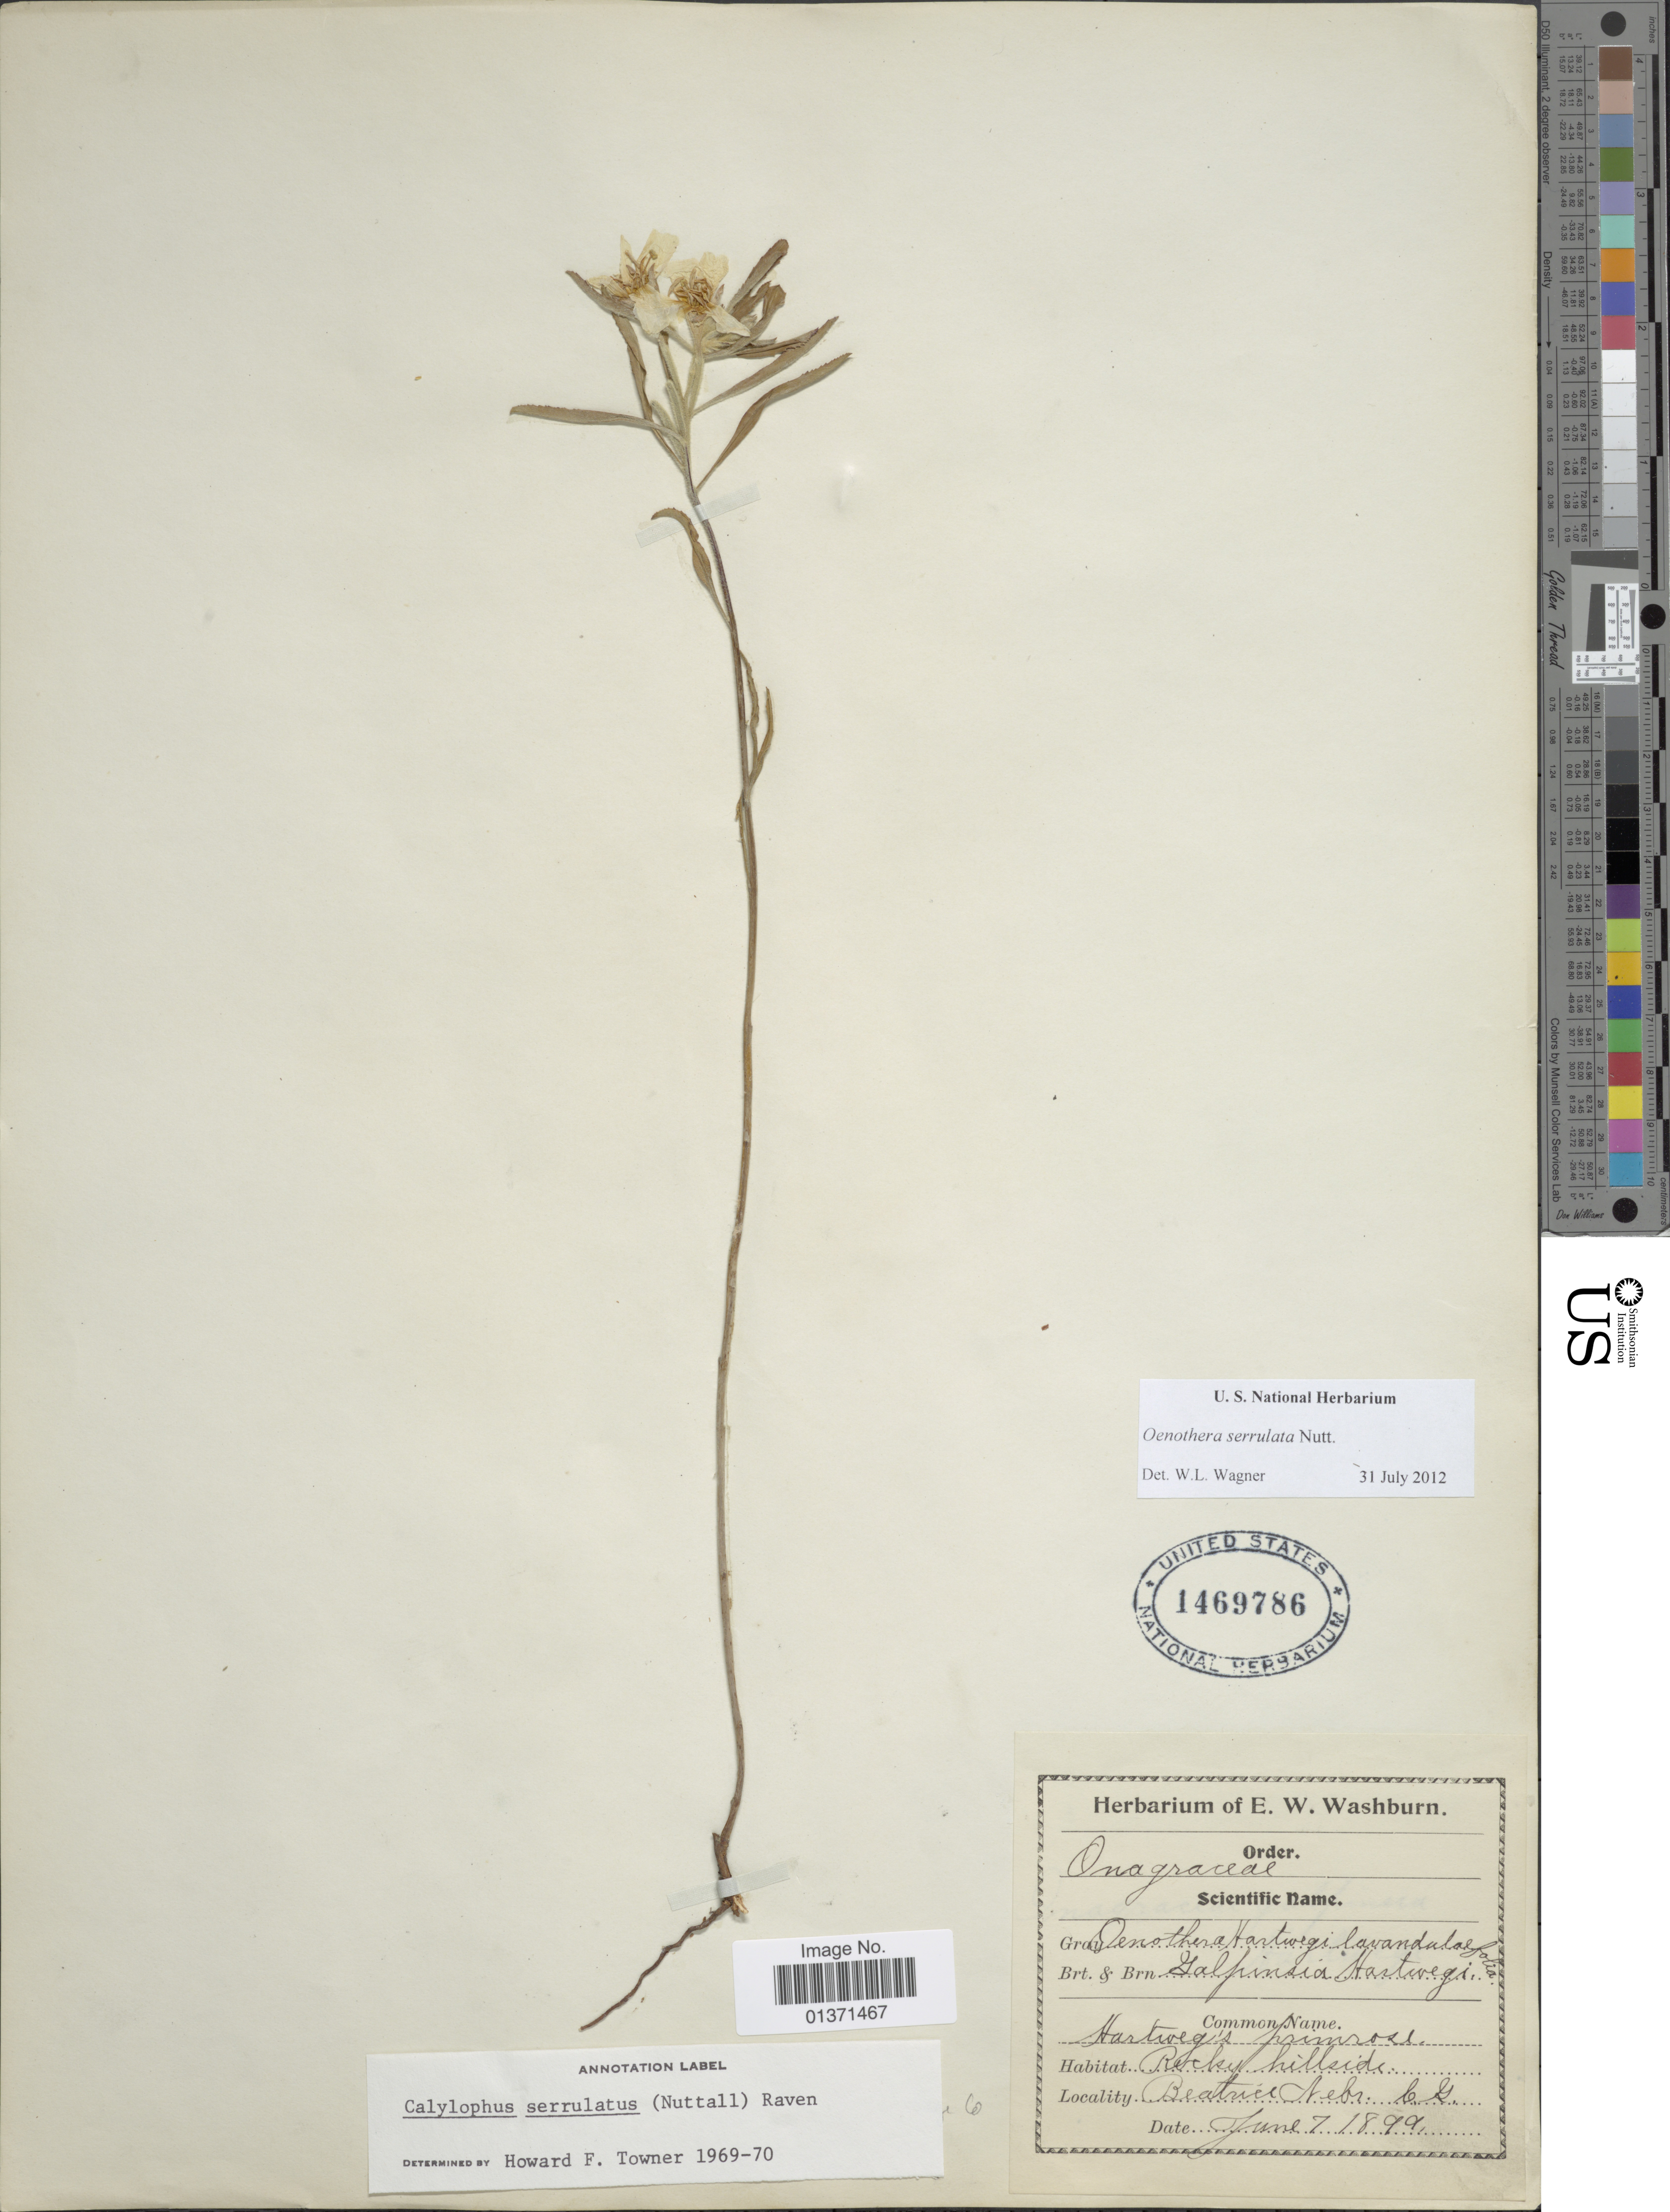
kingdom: Plantae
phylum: Tracheophyta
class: Magnoliopsida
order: Myrtales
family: Onagraceae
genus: Oenothera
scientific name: Oenothera serrulata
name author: Nutt.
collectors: E. Washburn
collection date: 1899-06-07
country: United States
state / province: Nebraska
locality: Beatrix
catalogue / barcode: US 1469786